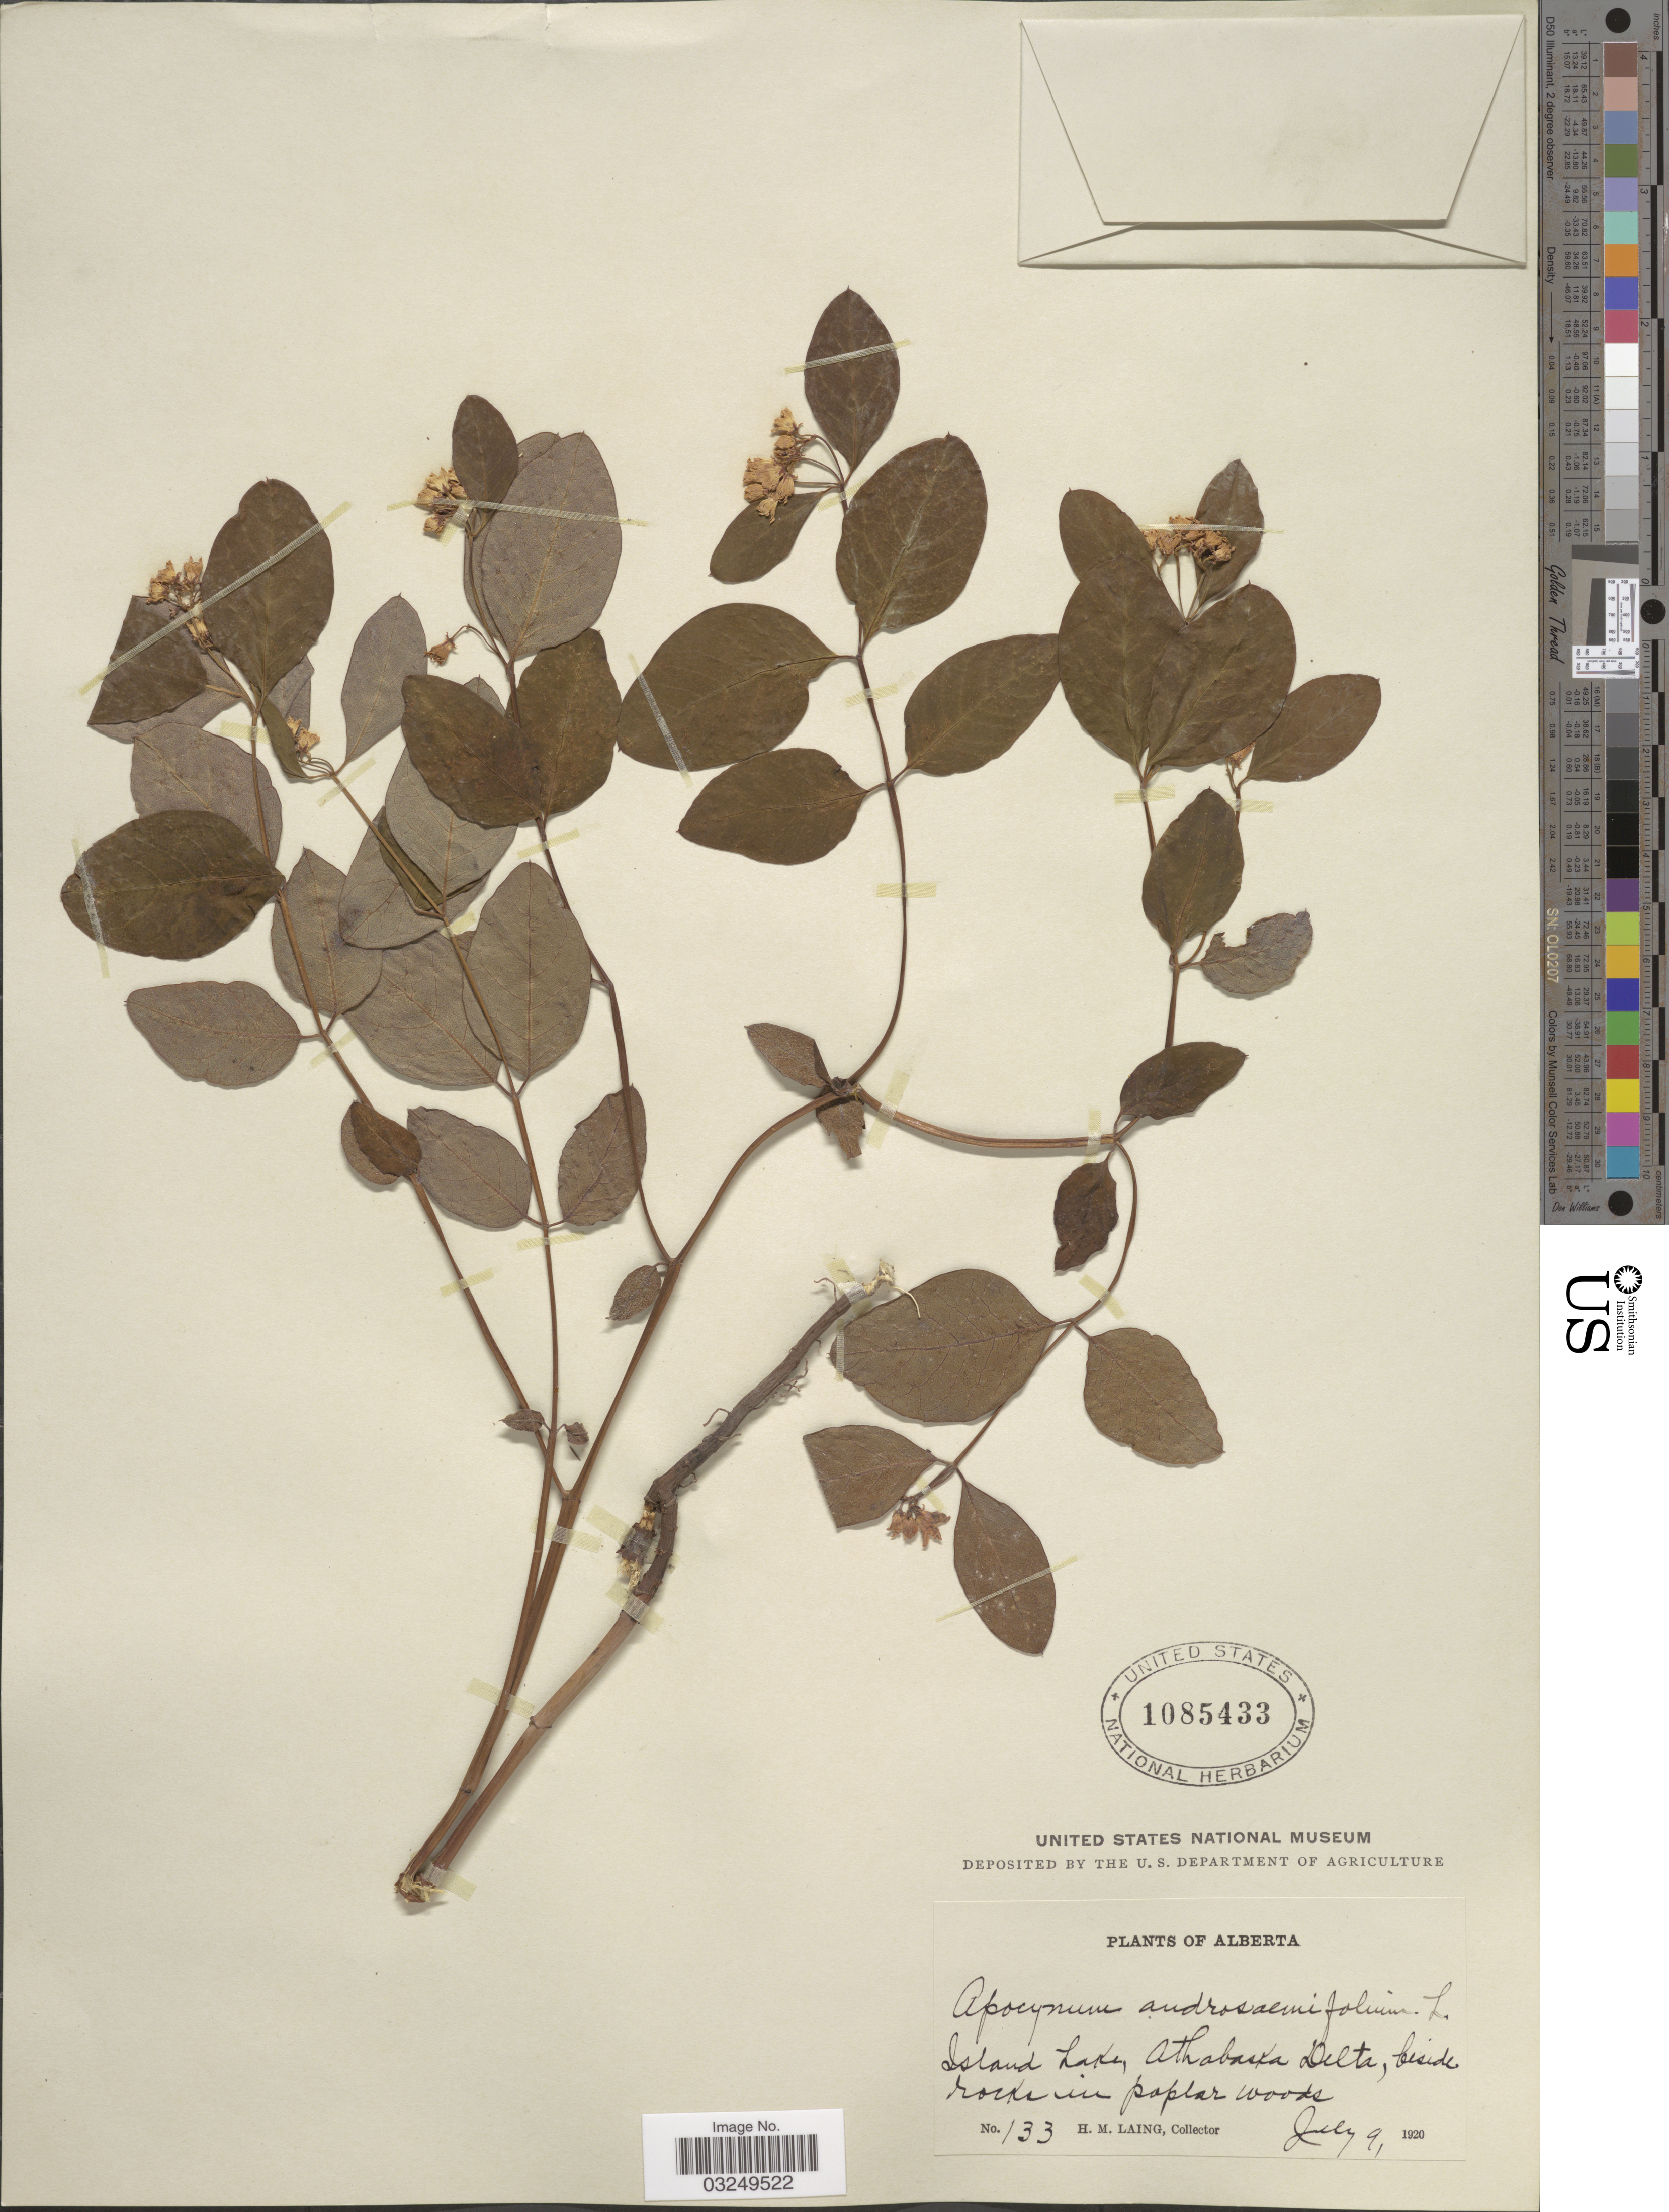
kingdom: Plantae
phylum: Tracheophyta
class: Magnoliopsida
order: Gentianales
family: Apocynaceae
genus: Apocynum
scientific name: Apocynum androsaemifolium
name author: L.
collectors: H. Laing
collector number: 133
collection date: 1920-07-09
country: Canada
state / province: Alberta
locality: Island Lake, Athabaska Delta.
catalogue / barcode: US 1085433